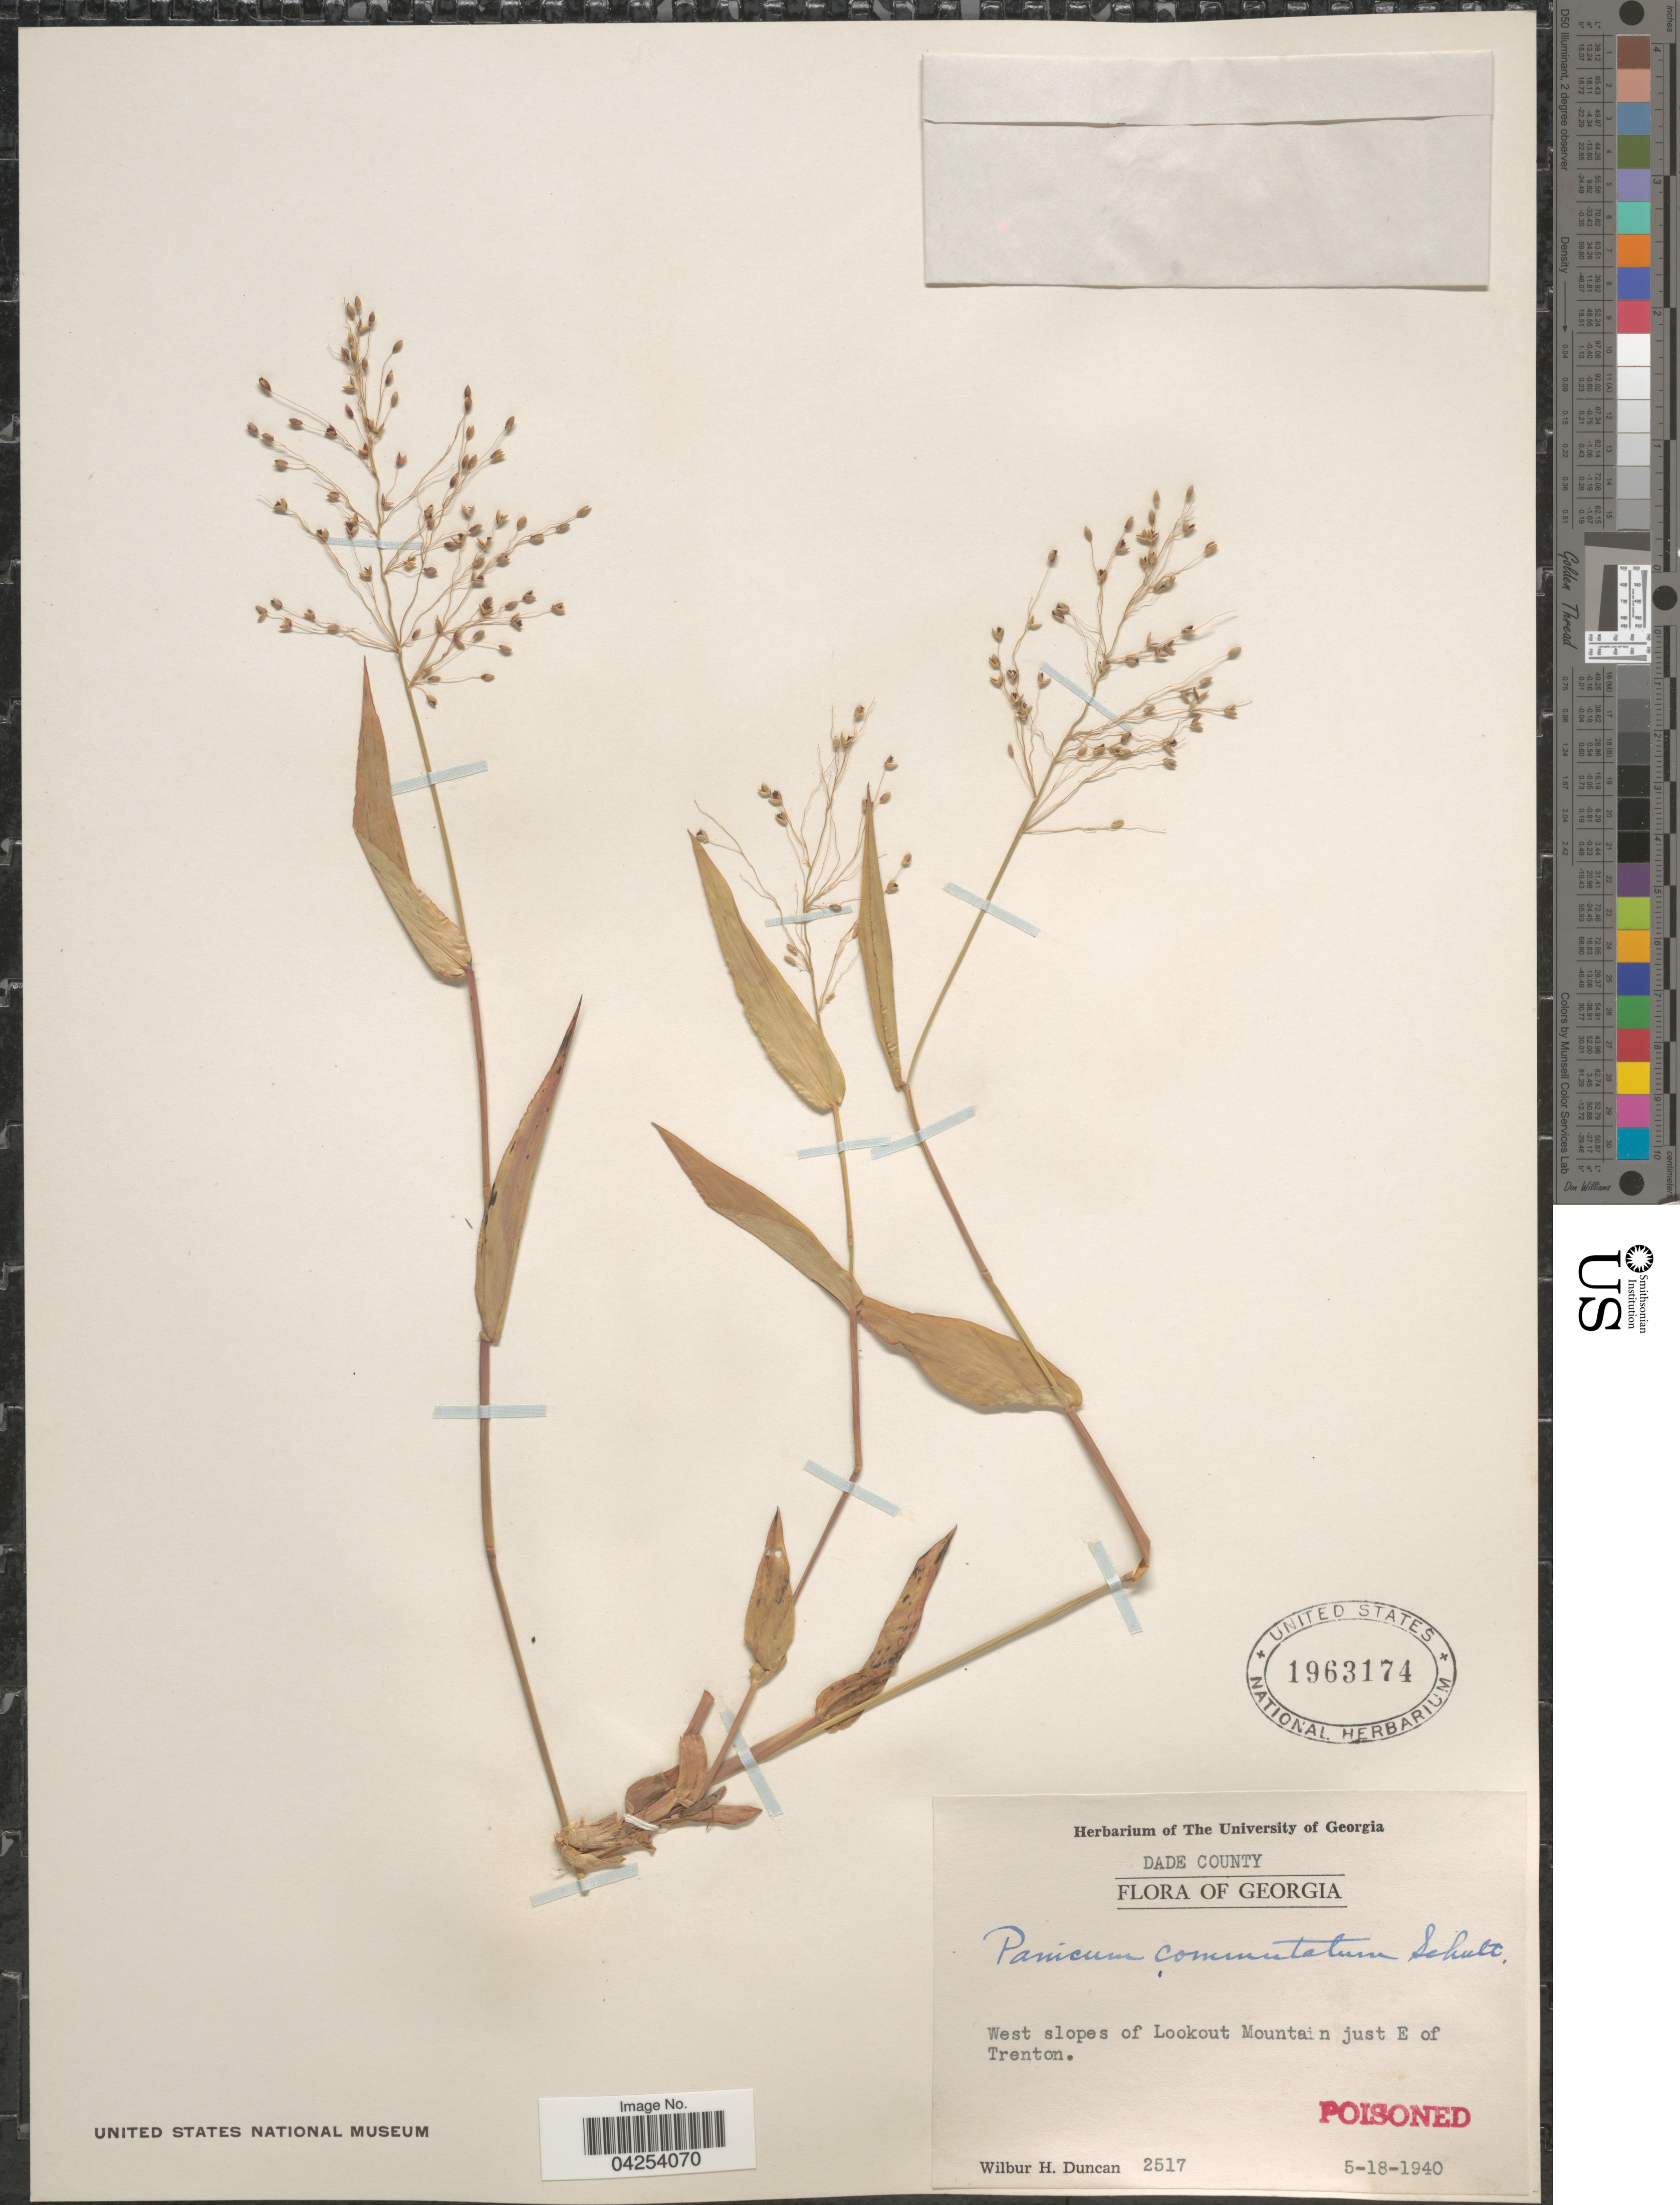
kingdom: Plantae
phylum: Tracheophyta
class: Liliopsida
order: Poales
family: Poaceae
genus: Dichanthelium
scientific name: Dichanthelium commutatum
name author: (Schult.) Gould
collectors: W. H. Duncan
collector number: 2517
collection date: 1940-05-18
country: United States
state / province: Georgia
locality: Dade County. West slopes of Lookout Mountain just E of Trenton.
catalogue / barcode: US 1963174